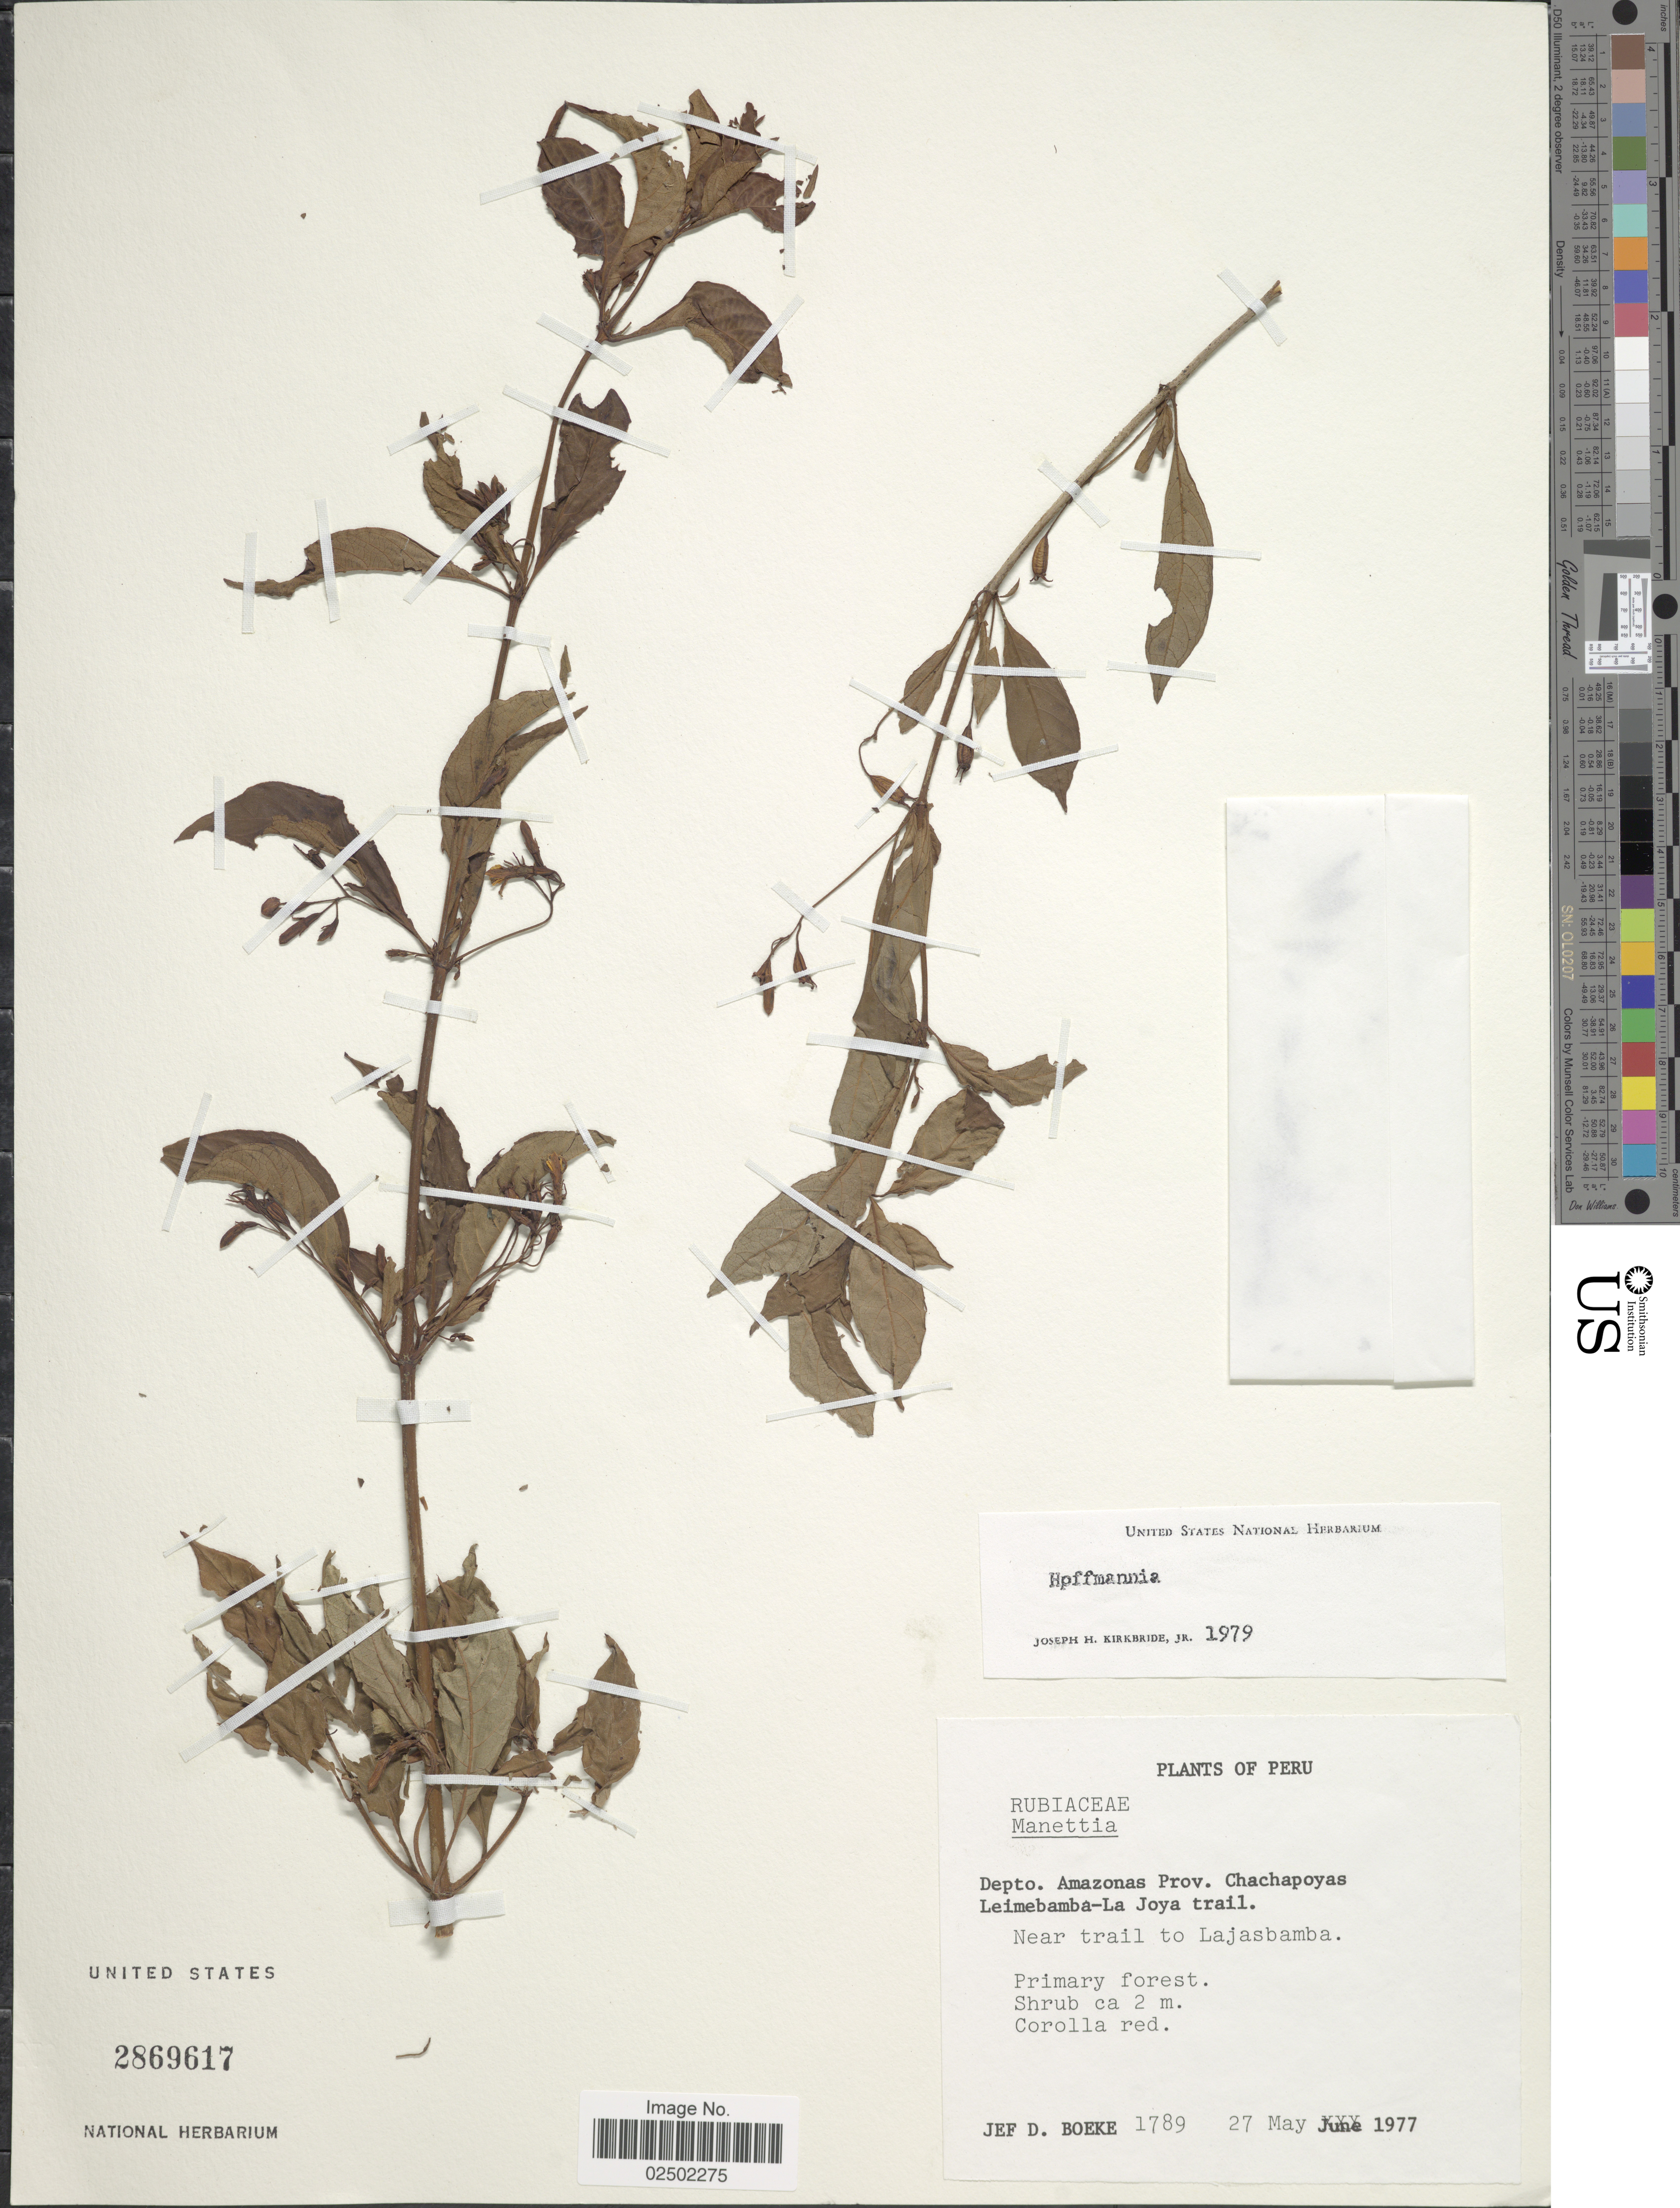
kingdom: Plantae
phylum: Tracheophyta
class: Magnoliopsida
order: Gentianales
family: Rubiaceae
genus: Hoffmannia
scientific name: Hoffmannia sp.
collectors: J. Boeke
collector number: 1789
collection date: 1977-05-27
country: Peru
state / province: Amazonas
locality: Depto. Amazonas: Prov. Chachapoyas, Leimebamba-La Joya trail, near trail to Lajasbamba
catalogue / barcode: US 2869617